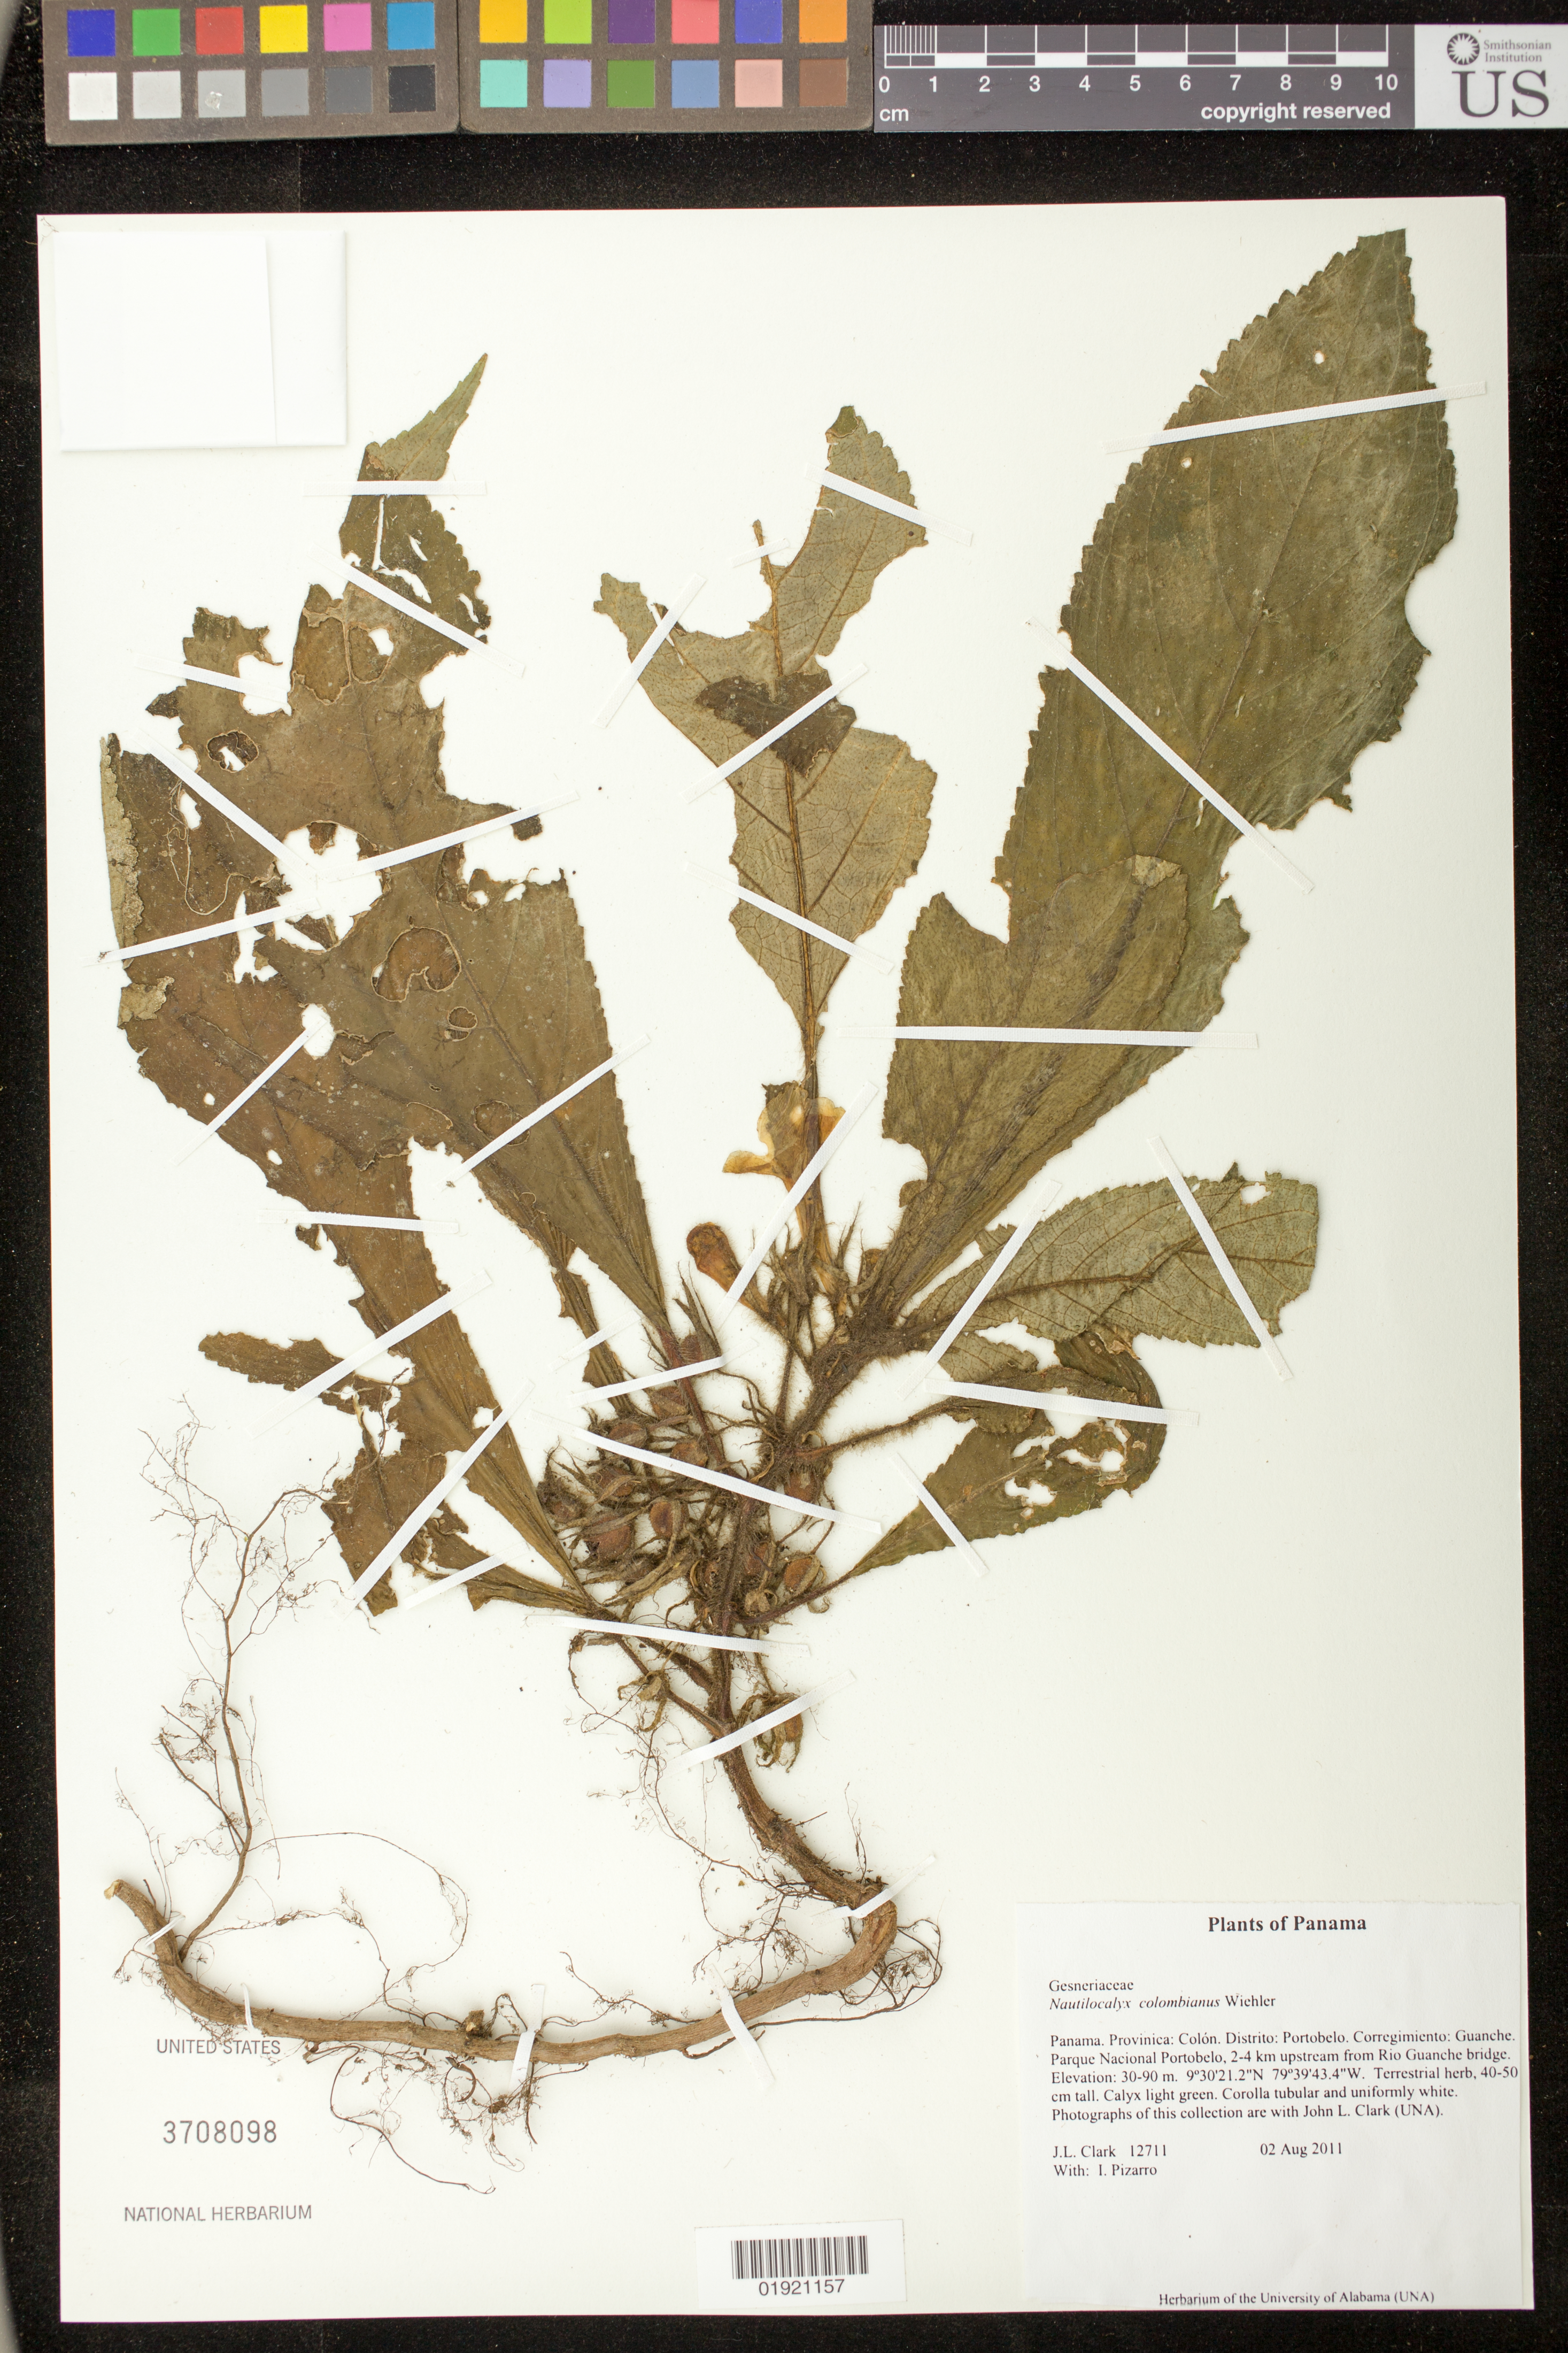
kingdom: Plantae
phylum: Tracheophyta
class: Magnoliopsida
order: Lamiales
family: Gesneriaceae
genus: Nautilocalyx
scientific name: Nautilocalyx colombianus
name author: Wiehler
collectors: J. L. Clark & I. Pizarro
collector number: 12711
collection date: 2011-08-02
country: Panama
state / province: Colón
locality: Distrito: Portobelo. Corregimiento: Guanche. Parque Nacional Portobelo, 2-4 km upstream from Rio Guanche bridge.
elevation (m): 30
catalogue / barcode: US 3708098